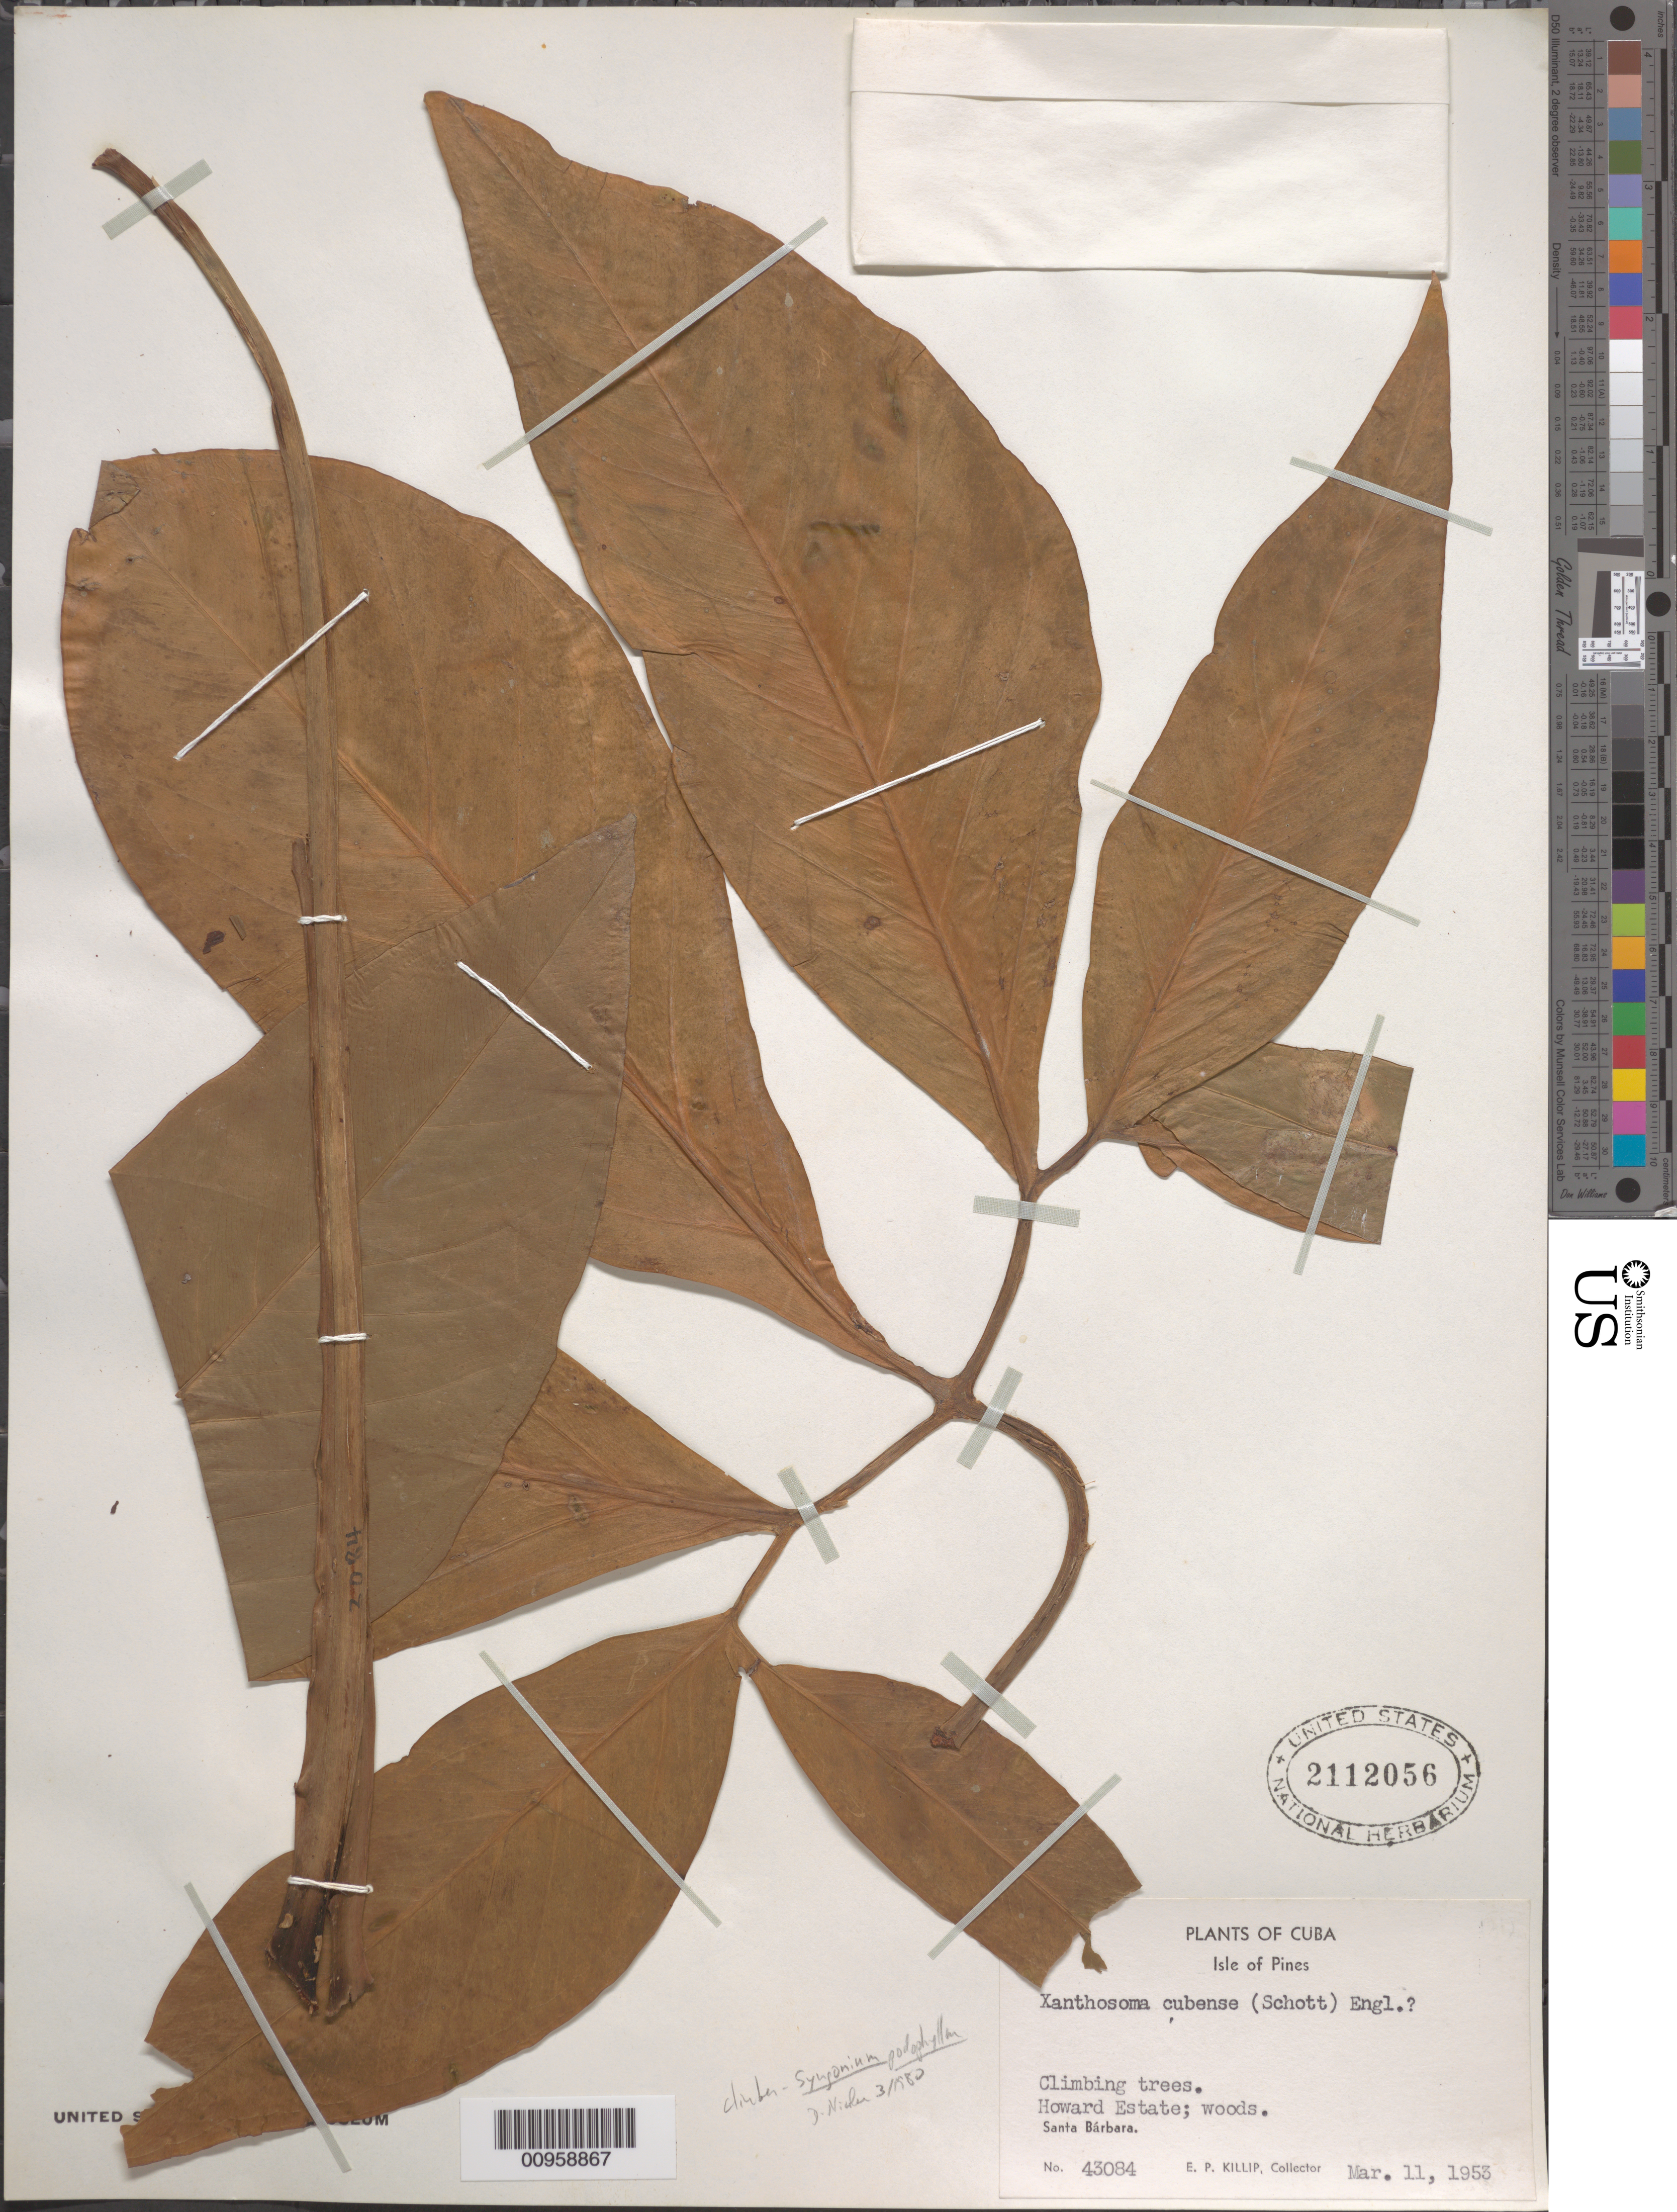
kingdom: Plantae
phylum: Tracheophyta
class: Liliopsida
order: Alismatales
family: Araceae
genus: Syngonium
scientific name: Syngonium podophyllum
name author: Schott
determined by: Nicolson, Dan H.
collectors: E. P. Killip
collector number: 43084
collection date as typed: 11 Mar 1953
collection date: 1953-03-11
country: Cuba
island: Isla de la Juventud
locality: Howard Estate, Santa Bárbara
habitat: Climbing trees, in woods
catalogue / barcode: US 2112056